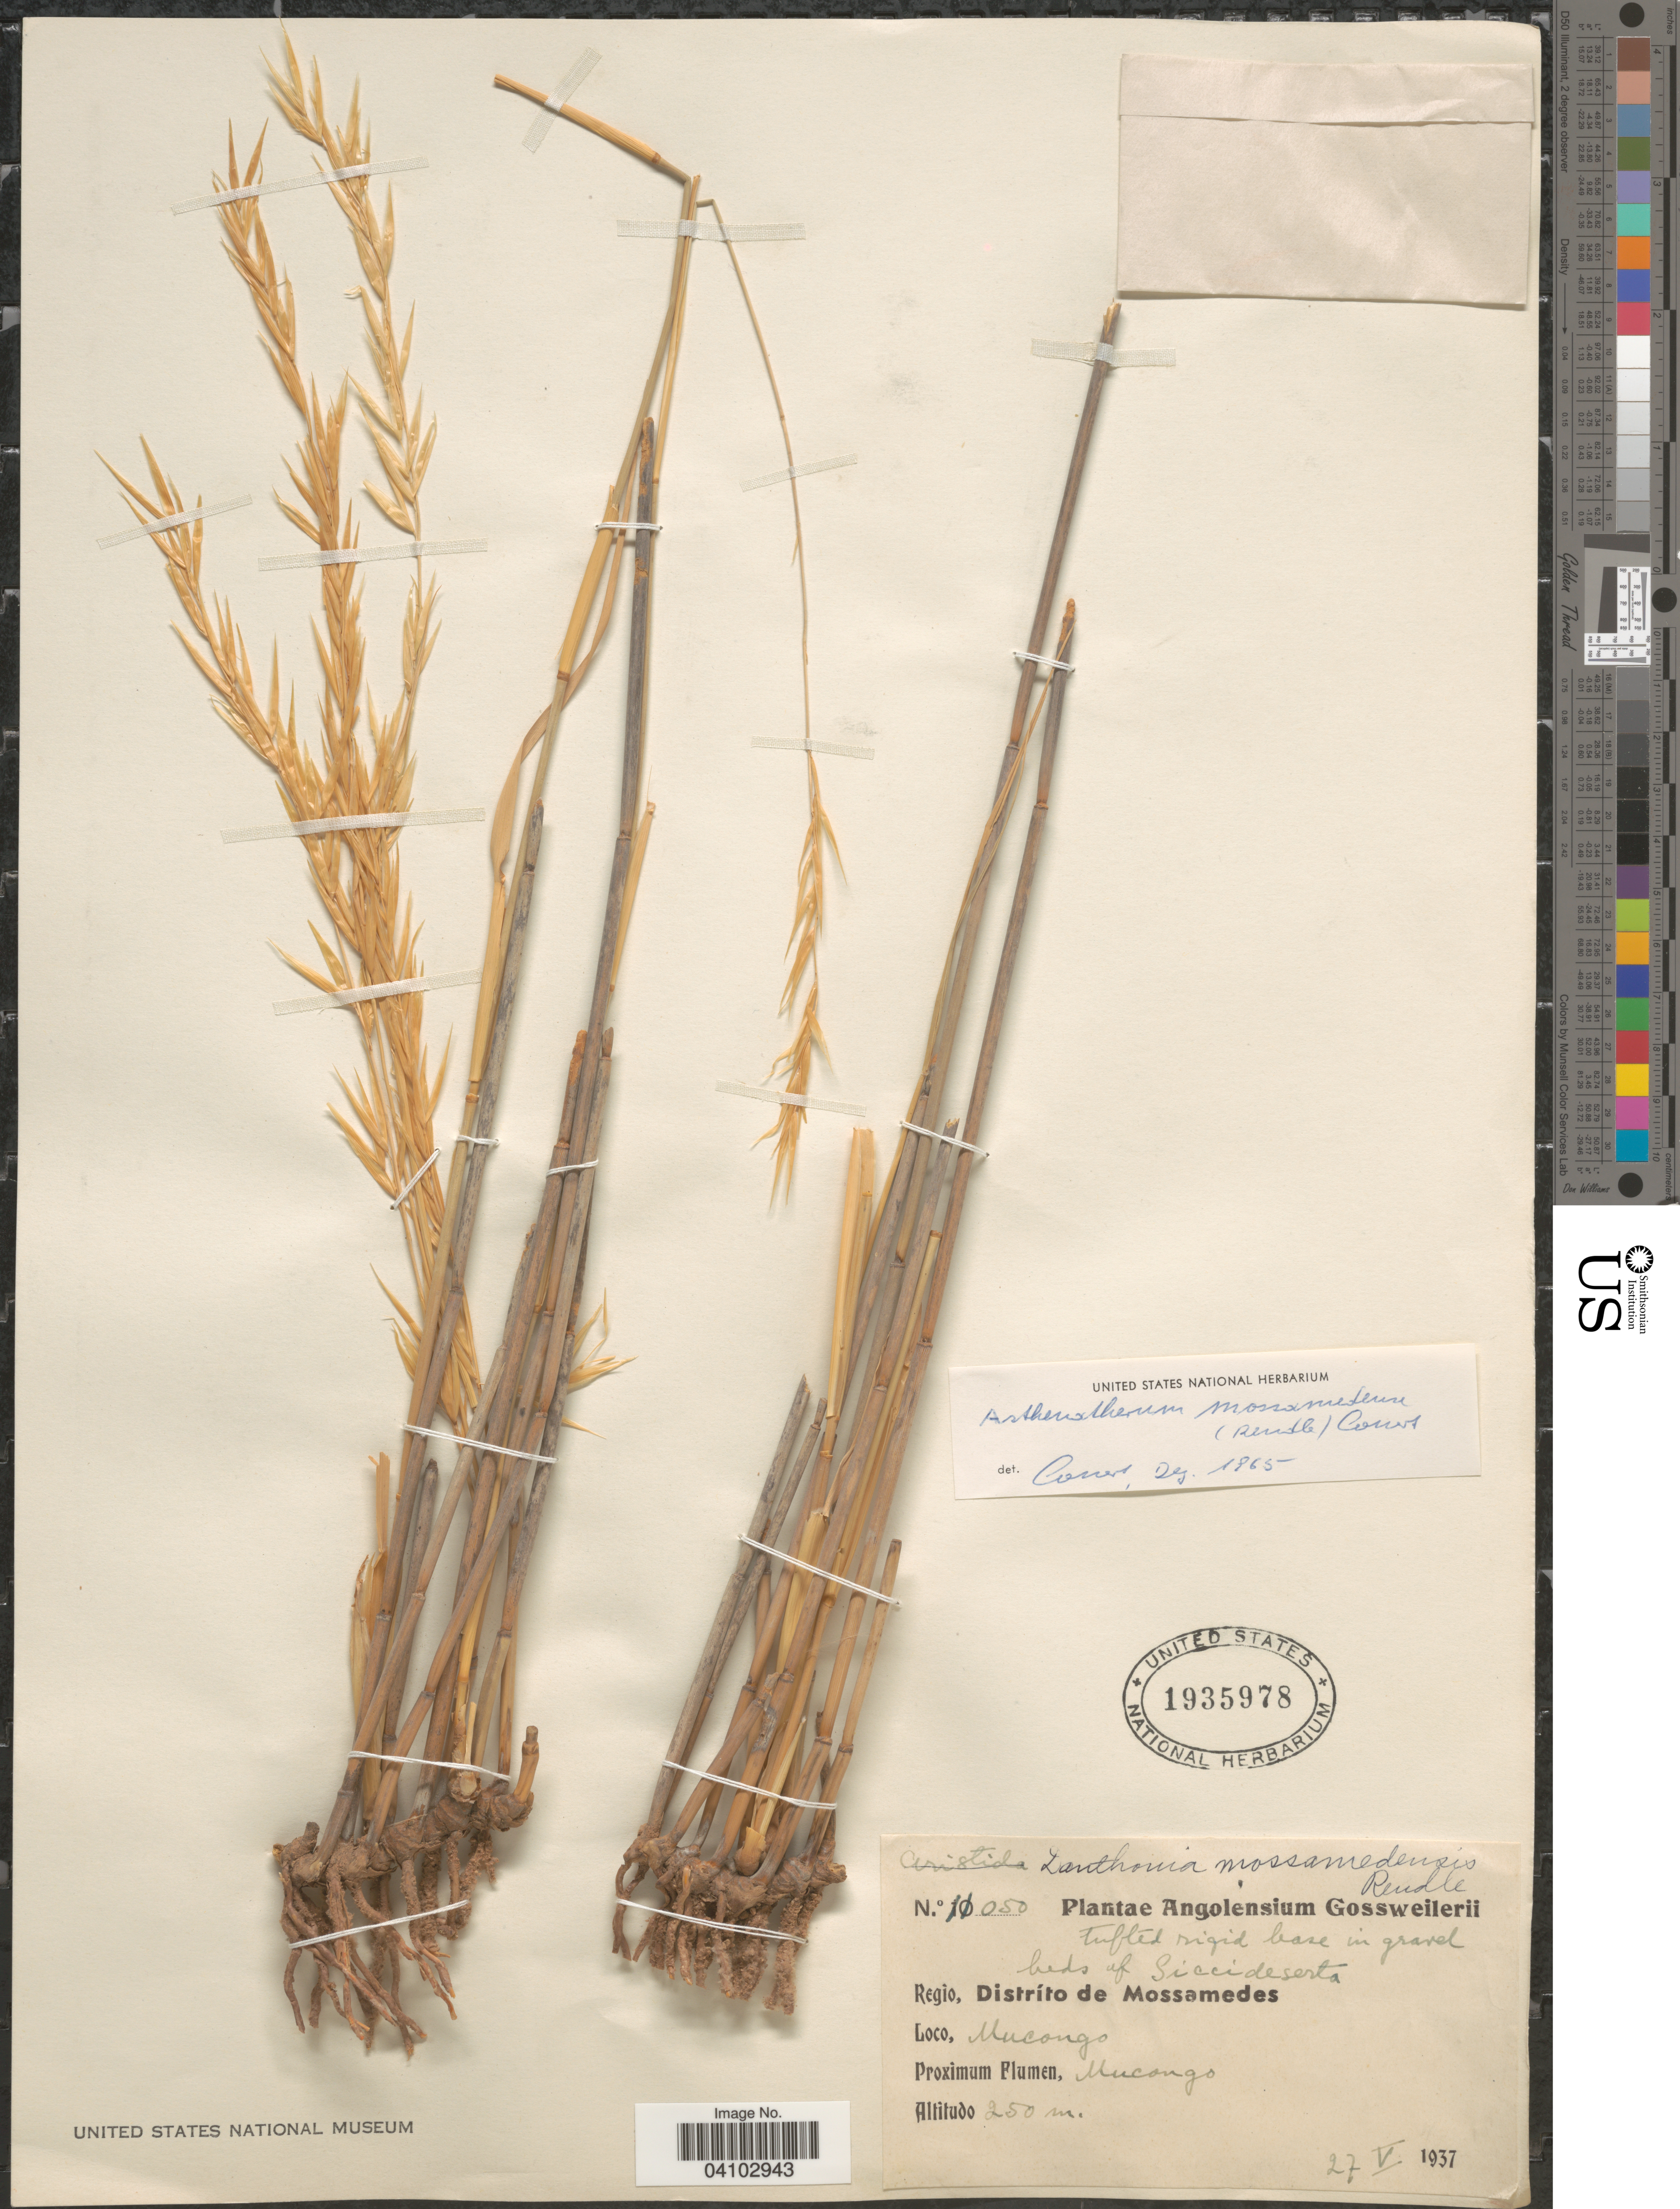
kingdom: Plantae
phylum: Tracheophyta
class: Liliopsida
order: Poales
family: Poaceae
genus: Centropodia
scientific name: Centropodia mossamedensis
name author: (Rendle) Cope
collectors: -. Gossweiler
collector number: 11050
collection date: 1937-05-27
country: Angola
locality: Regio, Distríto de Mossamedes. Mucongo. Proximum Flumen, Mucongo.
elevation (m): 250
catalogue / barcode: US 1935978